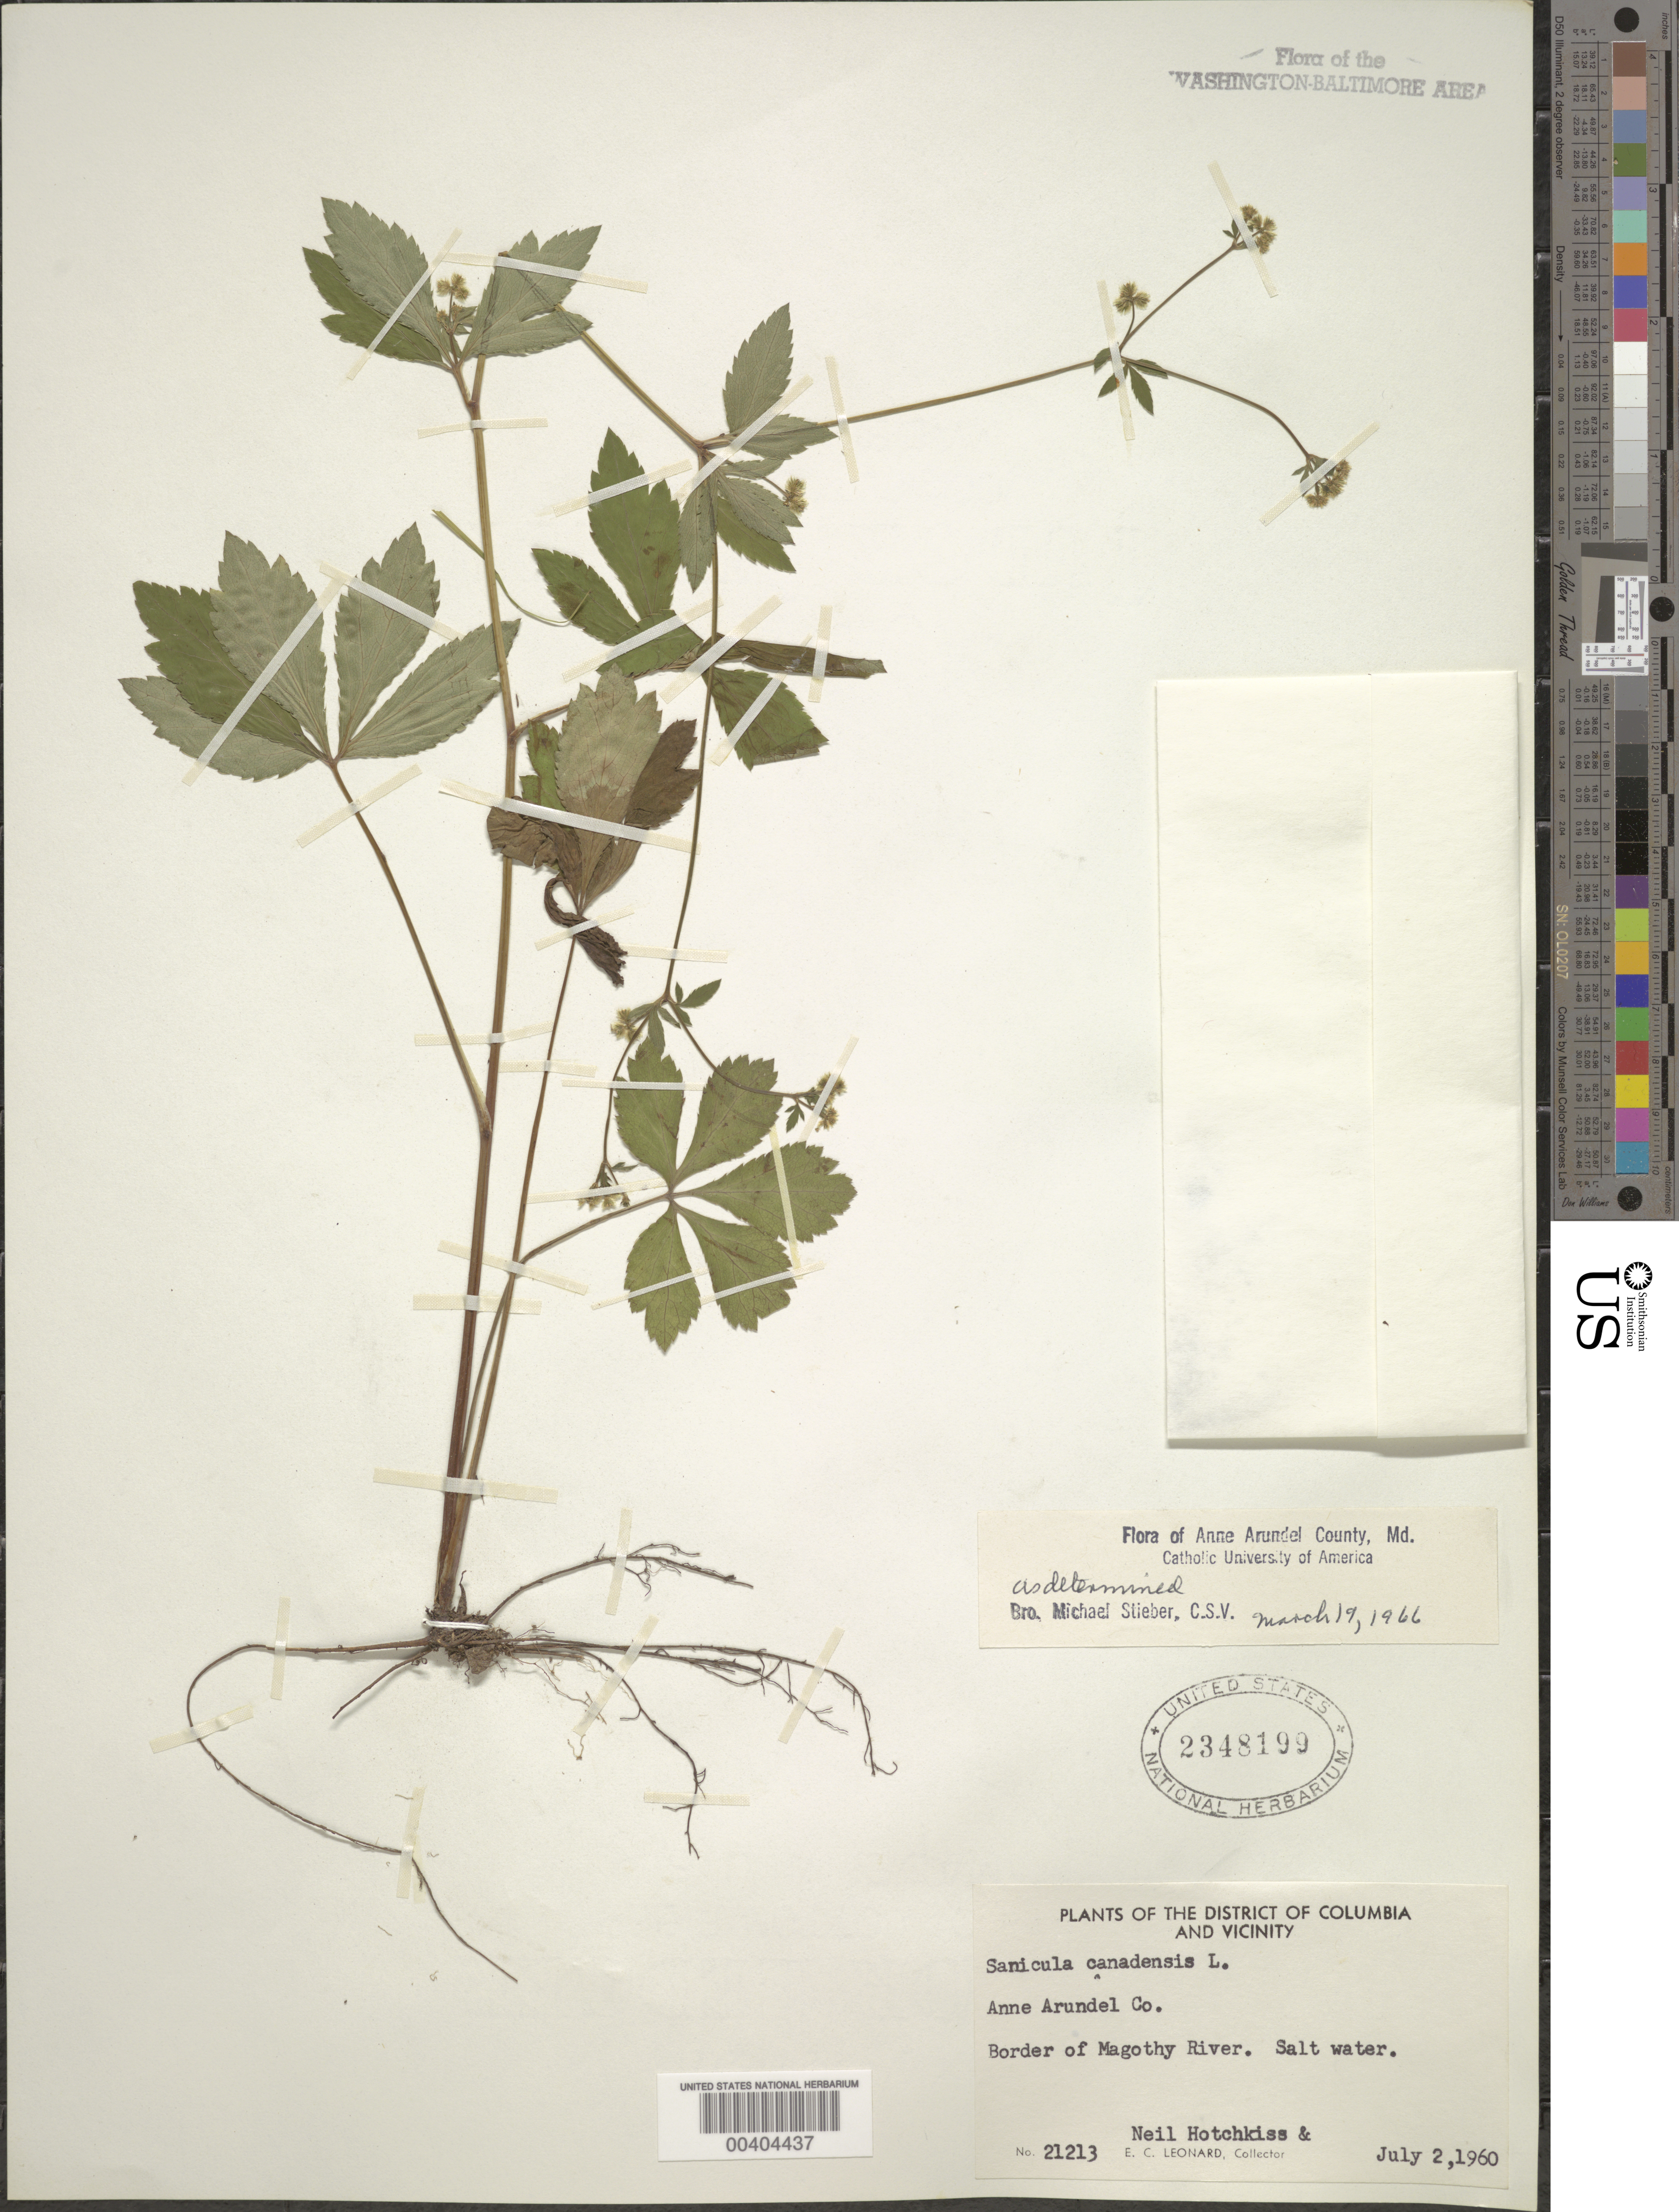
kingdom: Plantae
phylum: Tracheophyta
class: Magnoliopsida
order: Apiales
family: Apiaceae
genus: Sanicula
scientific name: Sanicula canadensis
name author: L.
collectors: N. Hotchkiss & E. C. Leonard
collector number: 21213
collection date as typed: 02 Jul 1960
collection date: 1960-07-02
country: United States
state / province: Maryland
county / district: Anne Arundel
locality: Magothy River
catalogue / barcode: US 2348199